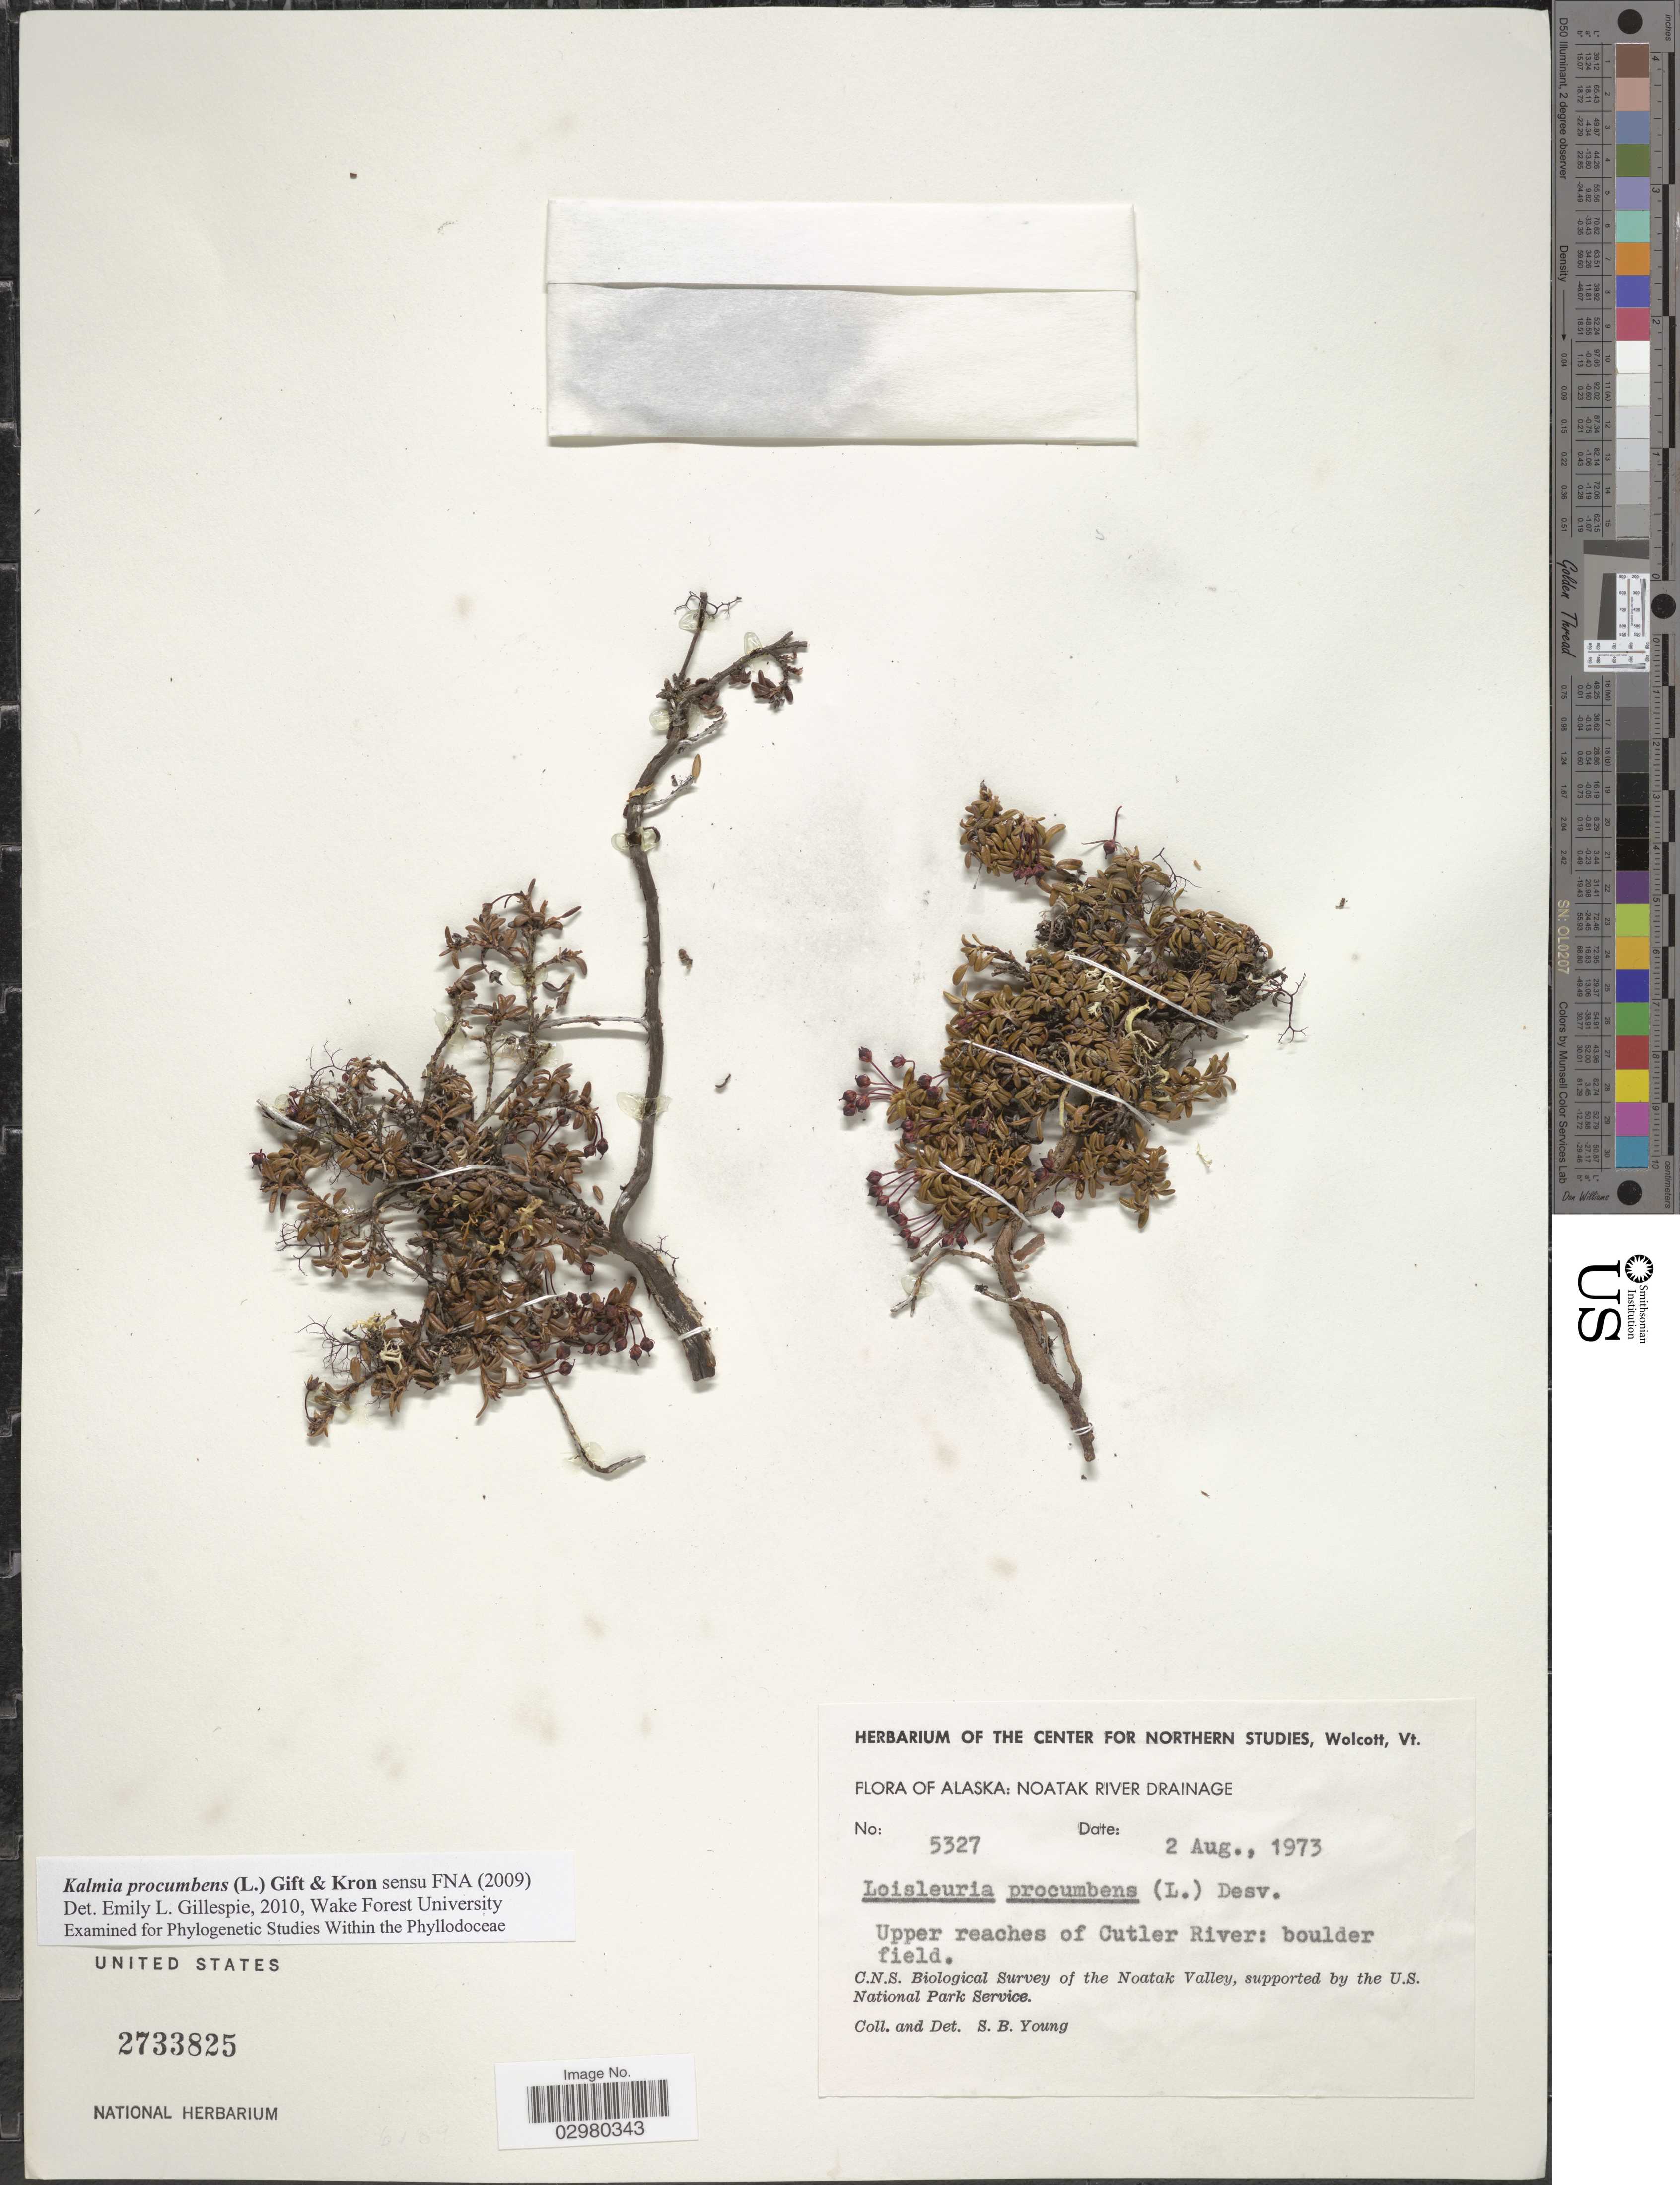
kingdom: Plantae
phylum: Tracheophyta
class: Magnoliopsida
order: Ericales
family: Ericaceae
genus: Loiseleuria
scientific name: Loiseleuria procumbens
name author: (L.) Desv.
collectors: S. Young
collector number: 5327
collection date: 1973-08-02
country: United States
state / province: Alaska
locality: Noatak River Drainage. Upper reaches of Cutler River: boulder field.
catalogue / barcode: US 2733825